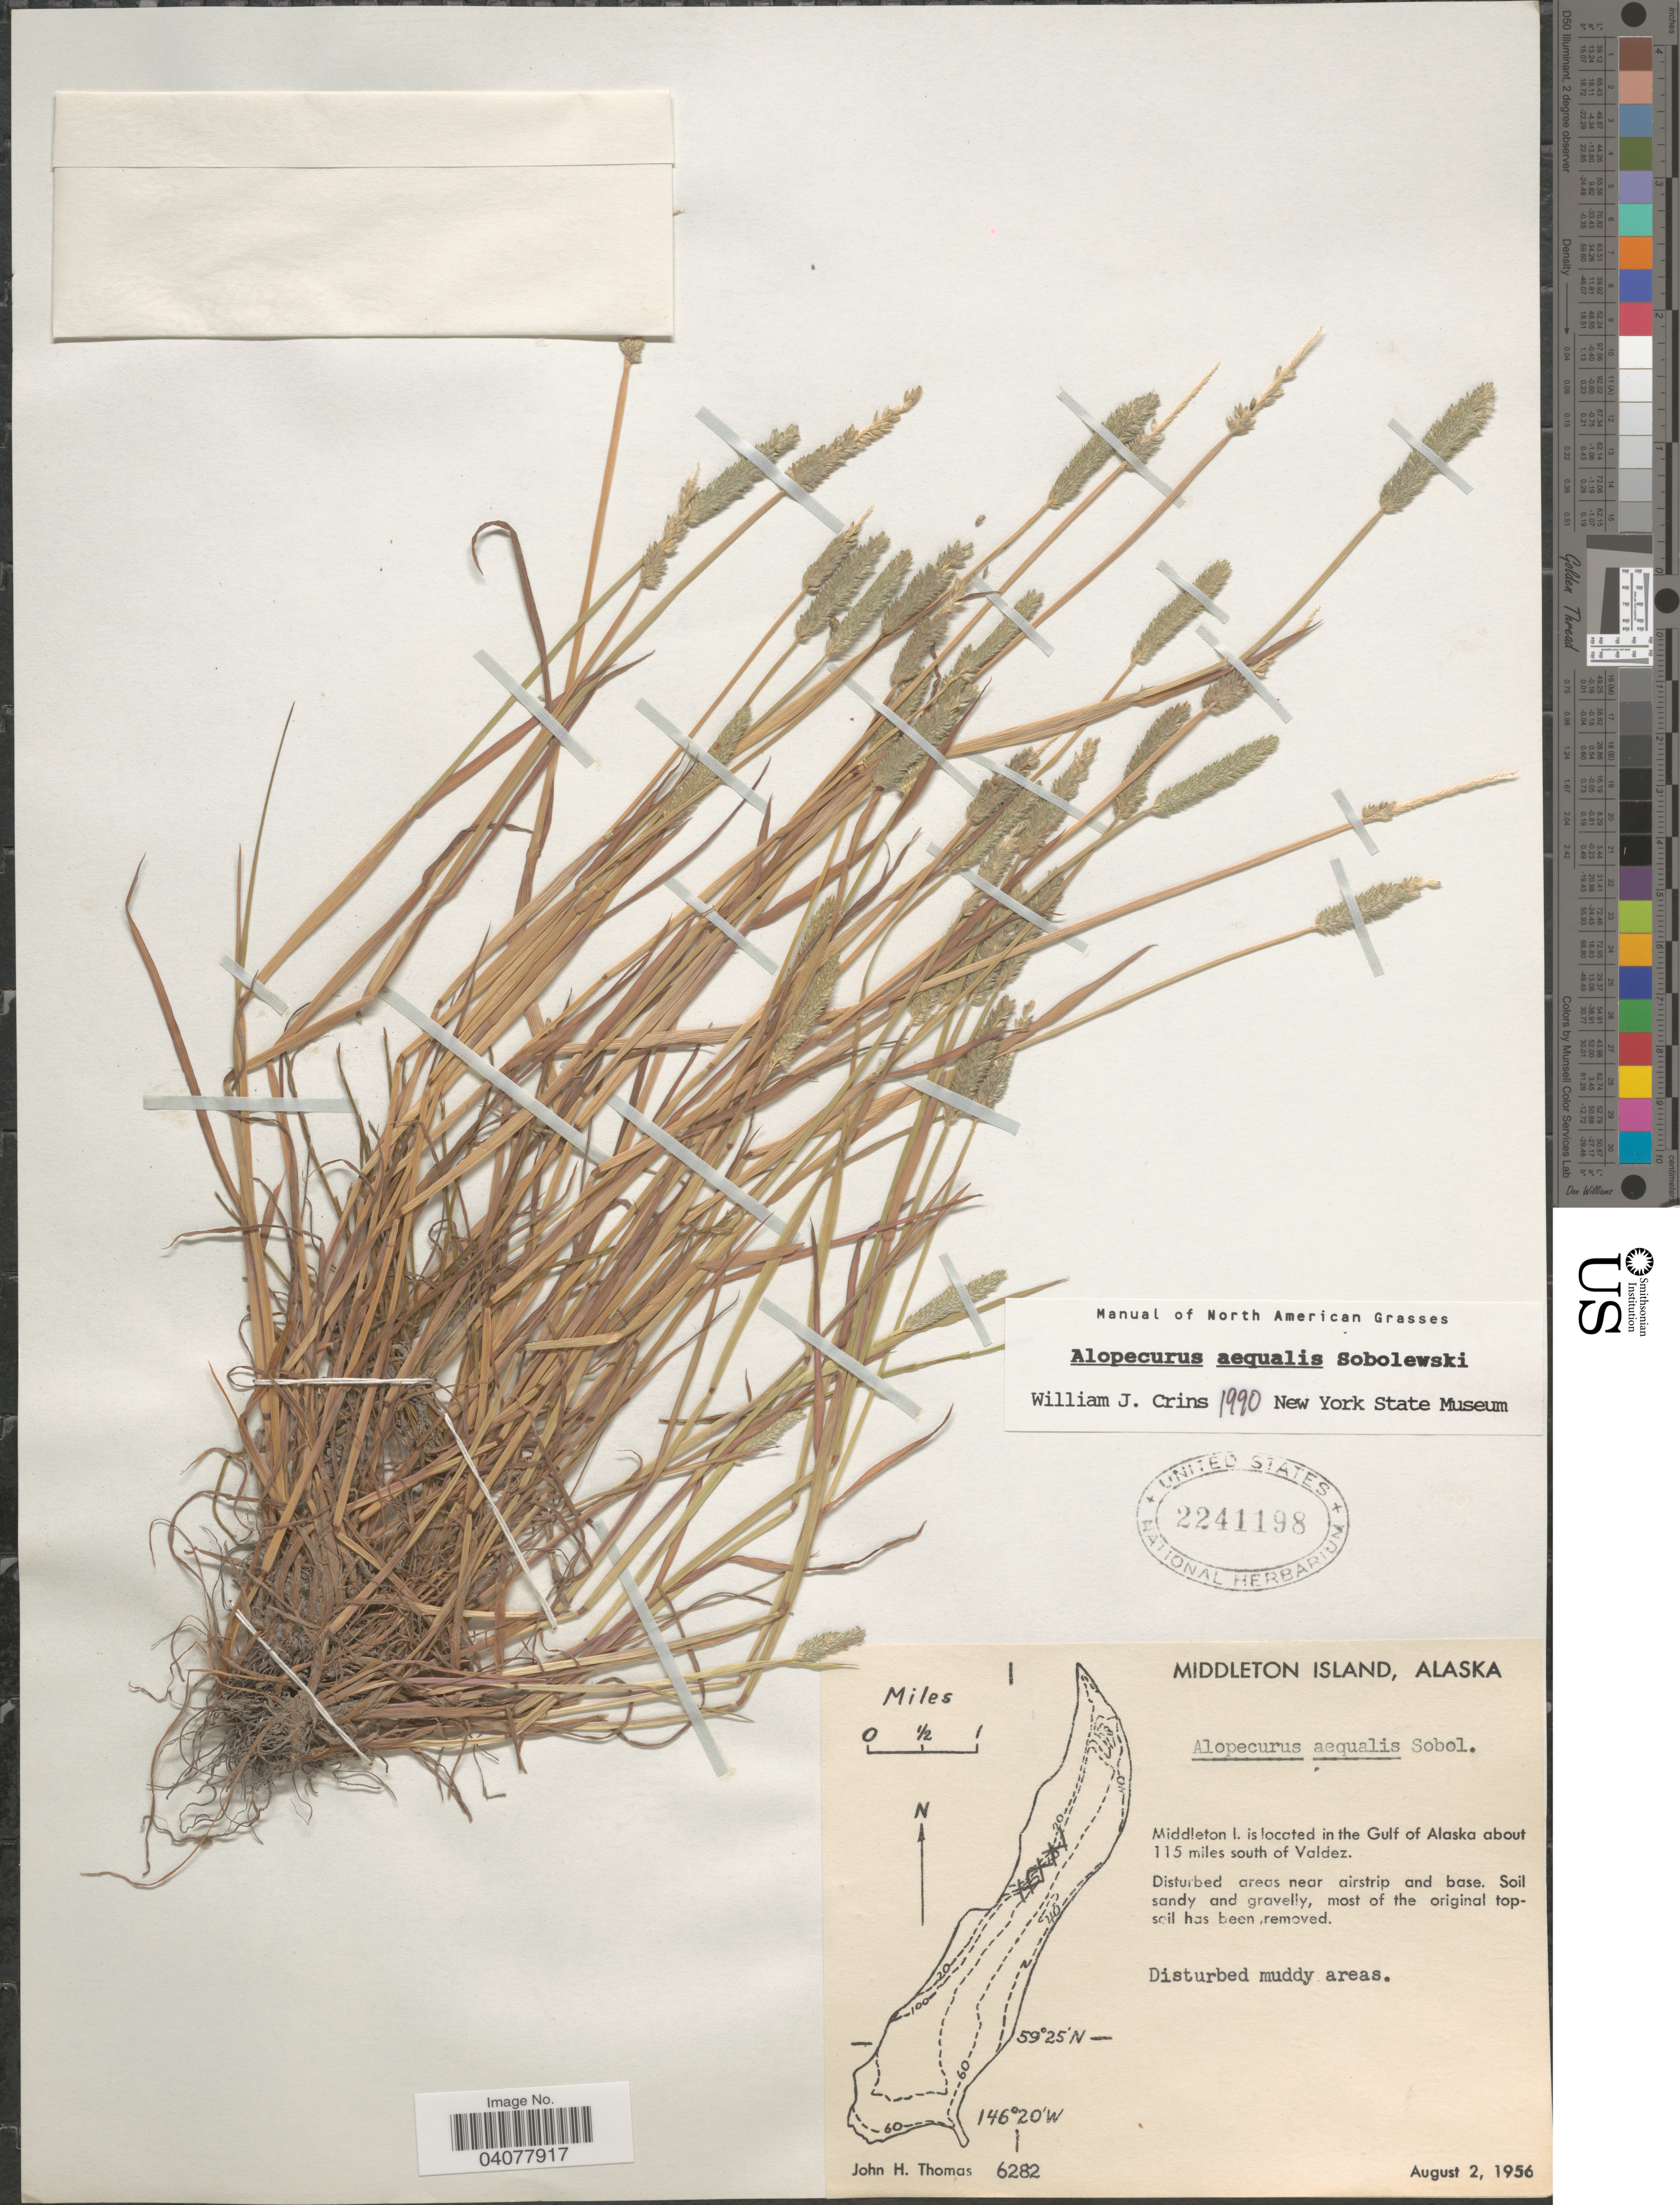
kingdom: Plantae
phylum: Tracheophyta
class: Liliopsida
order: Poales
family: Poaceae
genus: Alopecurus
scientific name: Alopecurus aequalis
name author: Sobol.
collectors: J. H. Thomas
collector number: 6282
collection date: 1956-08-02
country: United States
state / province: Alaska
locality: Middleton Island. Middleton I. is located in the Gulf of Alaska about 115 miles south of Valdez.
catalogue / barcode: US 2241198